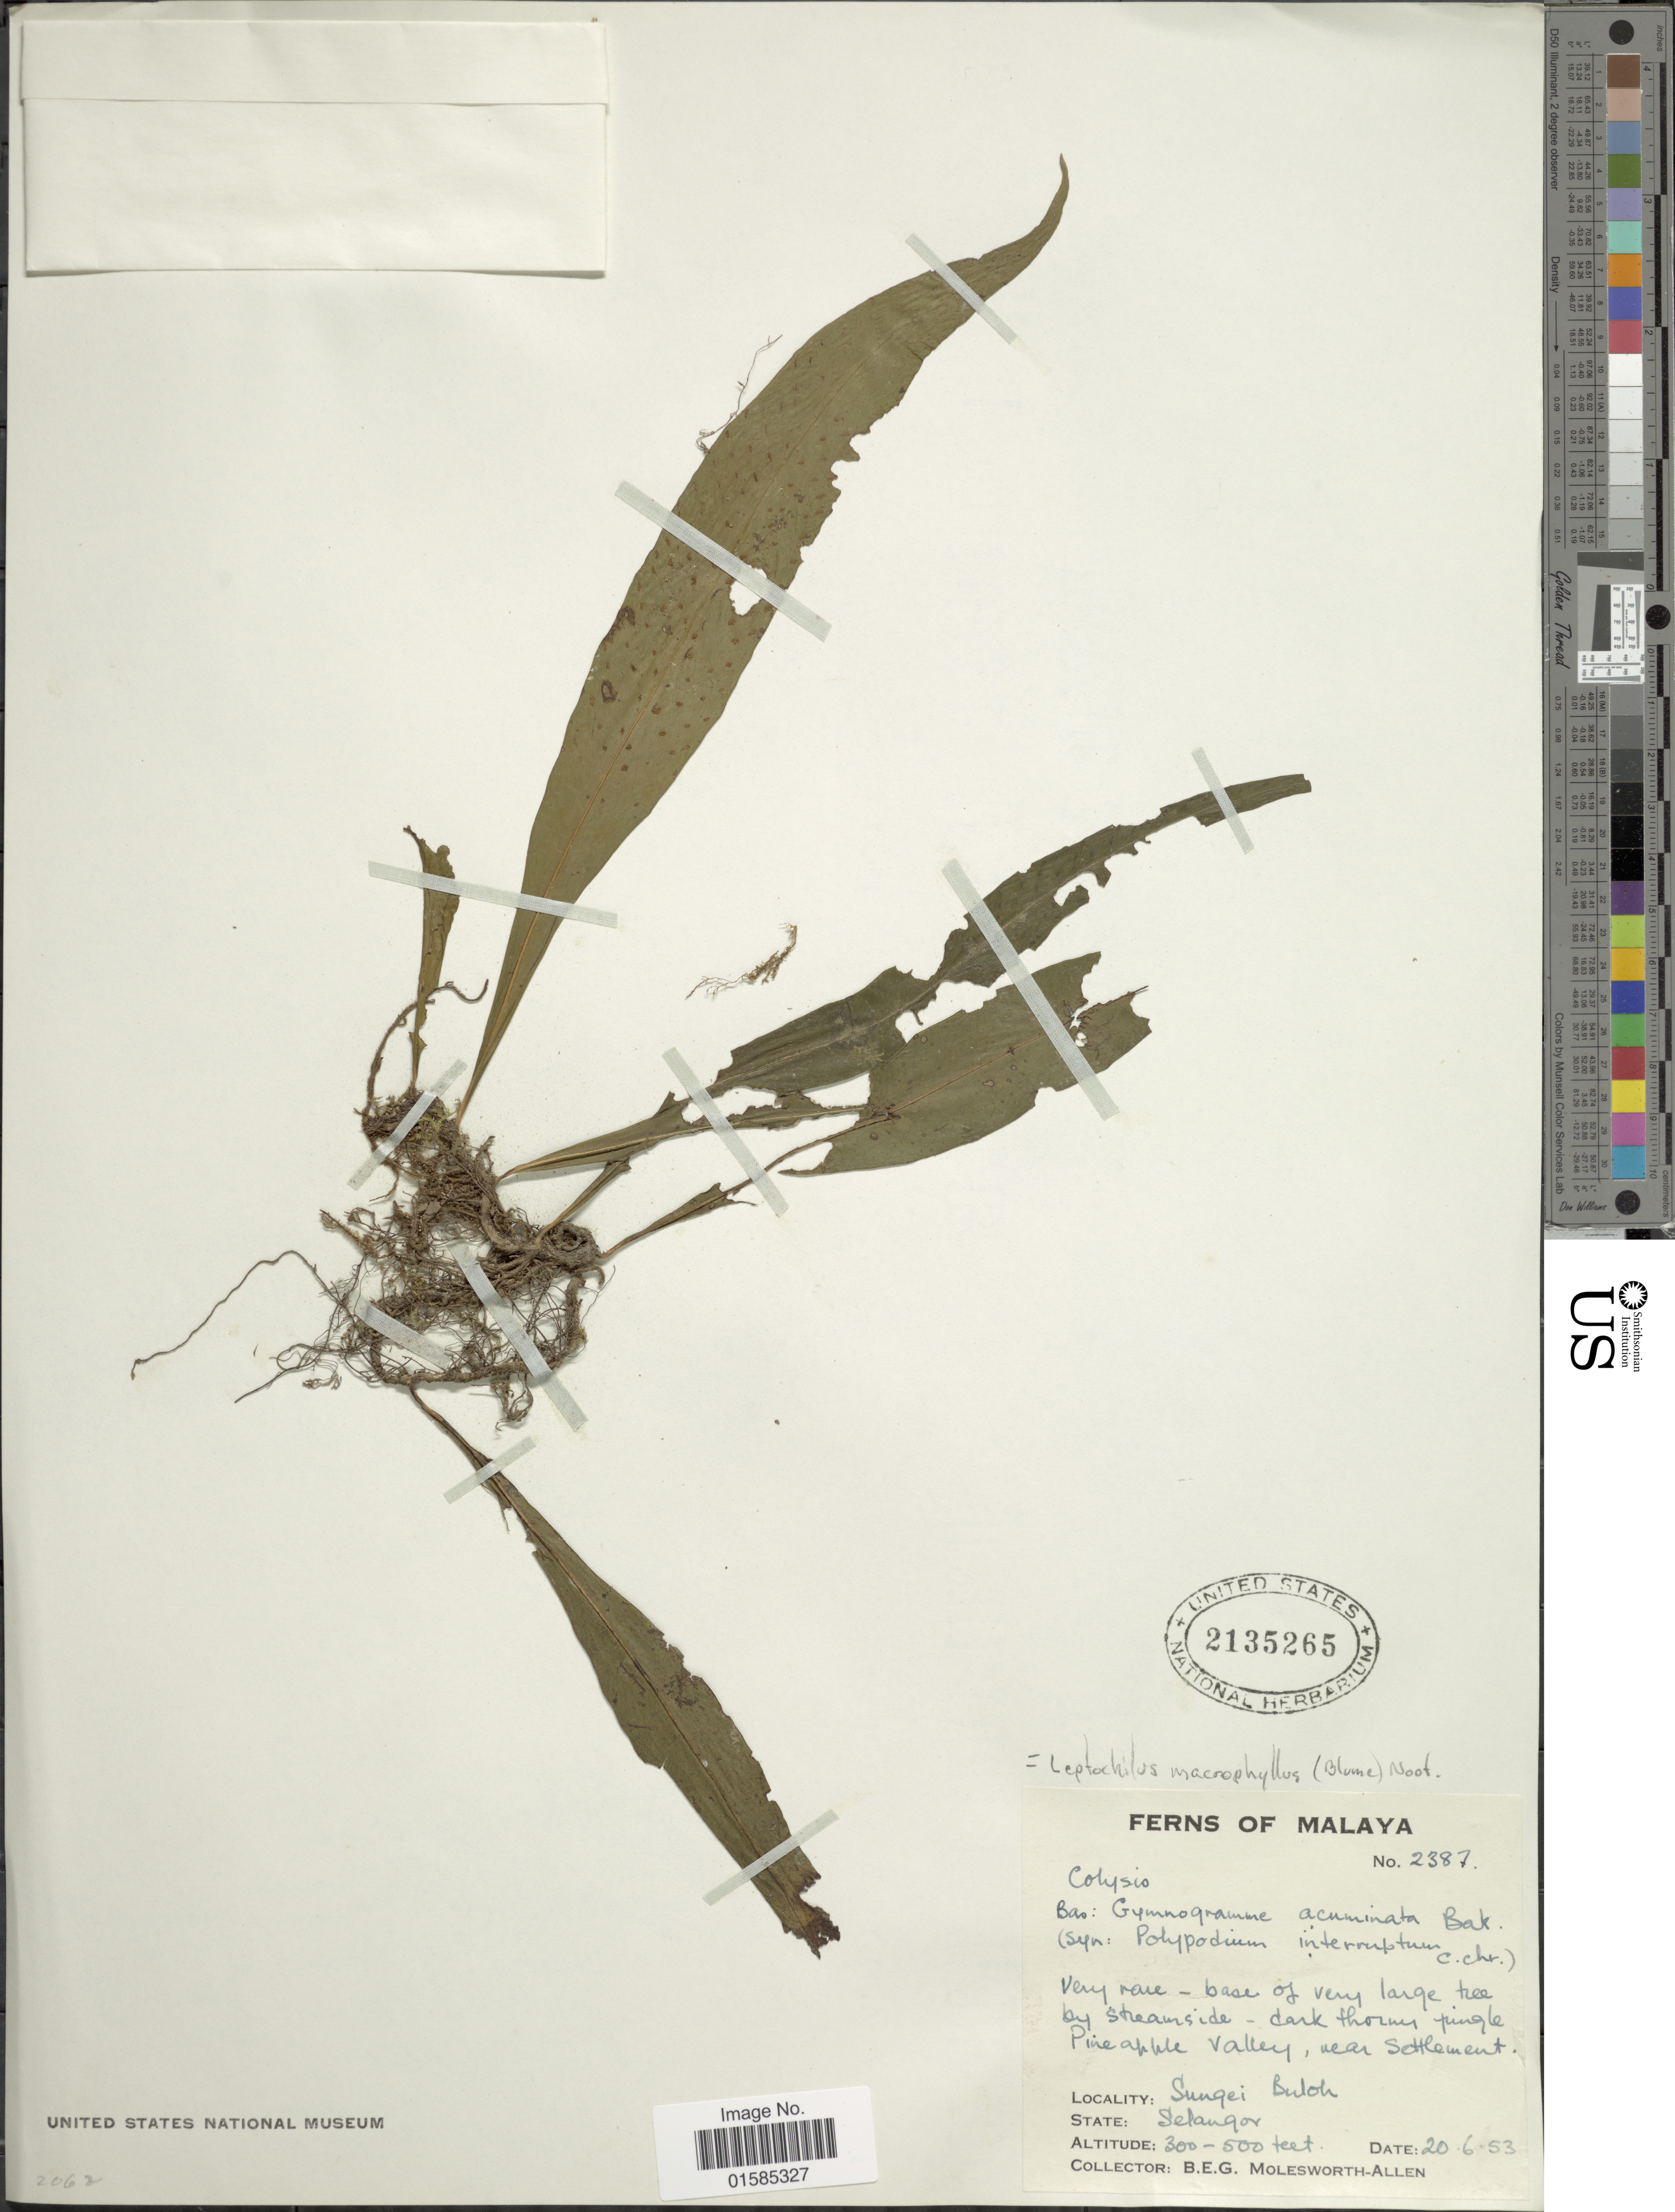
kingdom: Plantae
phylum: Tracheophyta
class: Polypodiopsida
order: Polypodiales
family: Polypodiaceae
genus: Leptochilus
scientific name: Leptochilus macrophyllus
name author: (Blume) Noot.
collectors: B. E. G. Molesworth-Allen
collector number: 2387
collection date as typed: Transcribed d/m/y: 20/6/53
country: Malaysia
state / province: Selangor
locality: Malaya, Sungei Buloh, Selangor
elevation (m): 91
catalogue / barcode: US 2135265